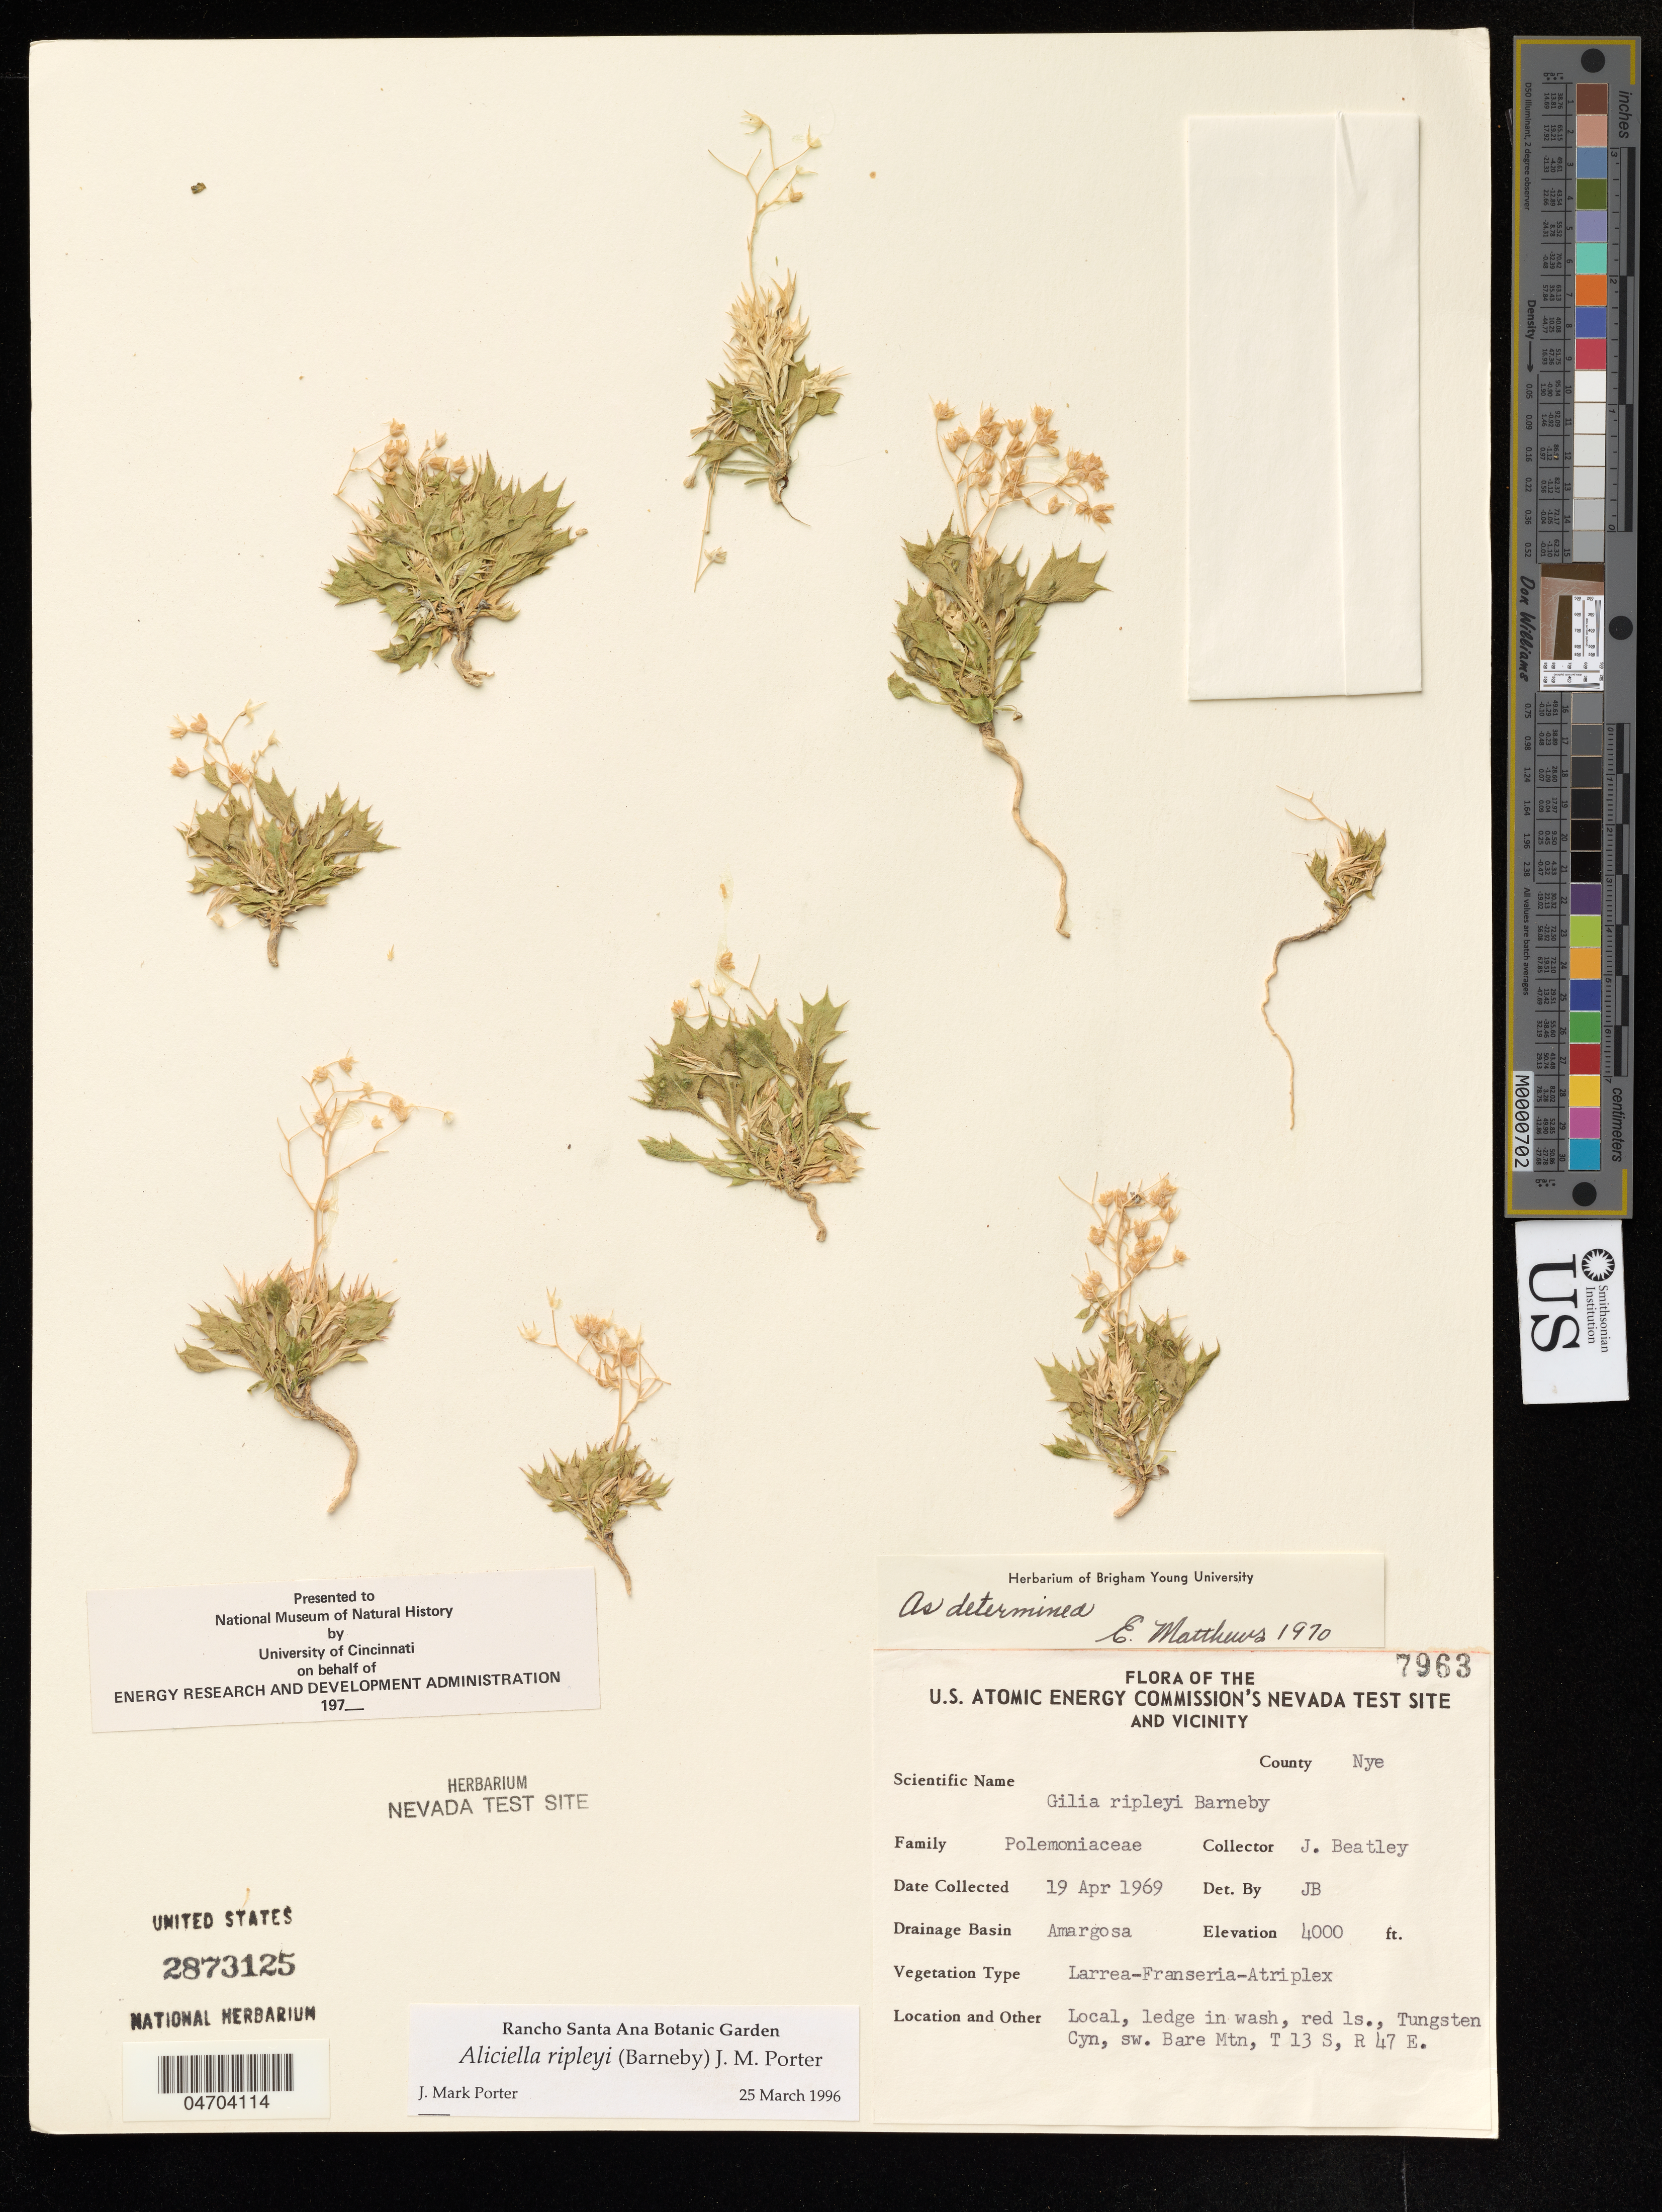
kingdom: Plantae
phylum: Tracheophyta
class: Magnoliopsida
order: Ericales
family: Polemoniaceae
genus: Aliciella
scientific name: Aliciella ripleyi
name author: (Barneby) J.M. Porter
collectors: J. Beatley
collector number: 7963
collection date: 1969-04-19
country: United States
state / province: Nevada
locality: The U. S. Atomic Energy Commission's Nevada Test Site and Vicinity. County Nye. Drainage Basin Amargosa. Tungsten Cyn, sw. Bare Mtn.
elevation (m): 1219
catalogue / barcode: US 2873125